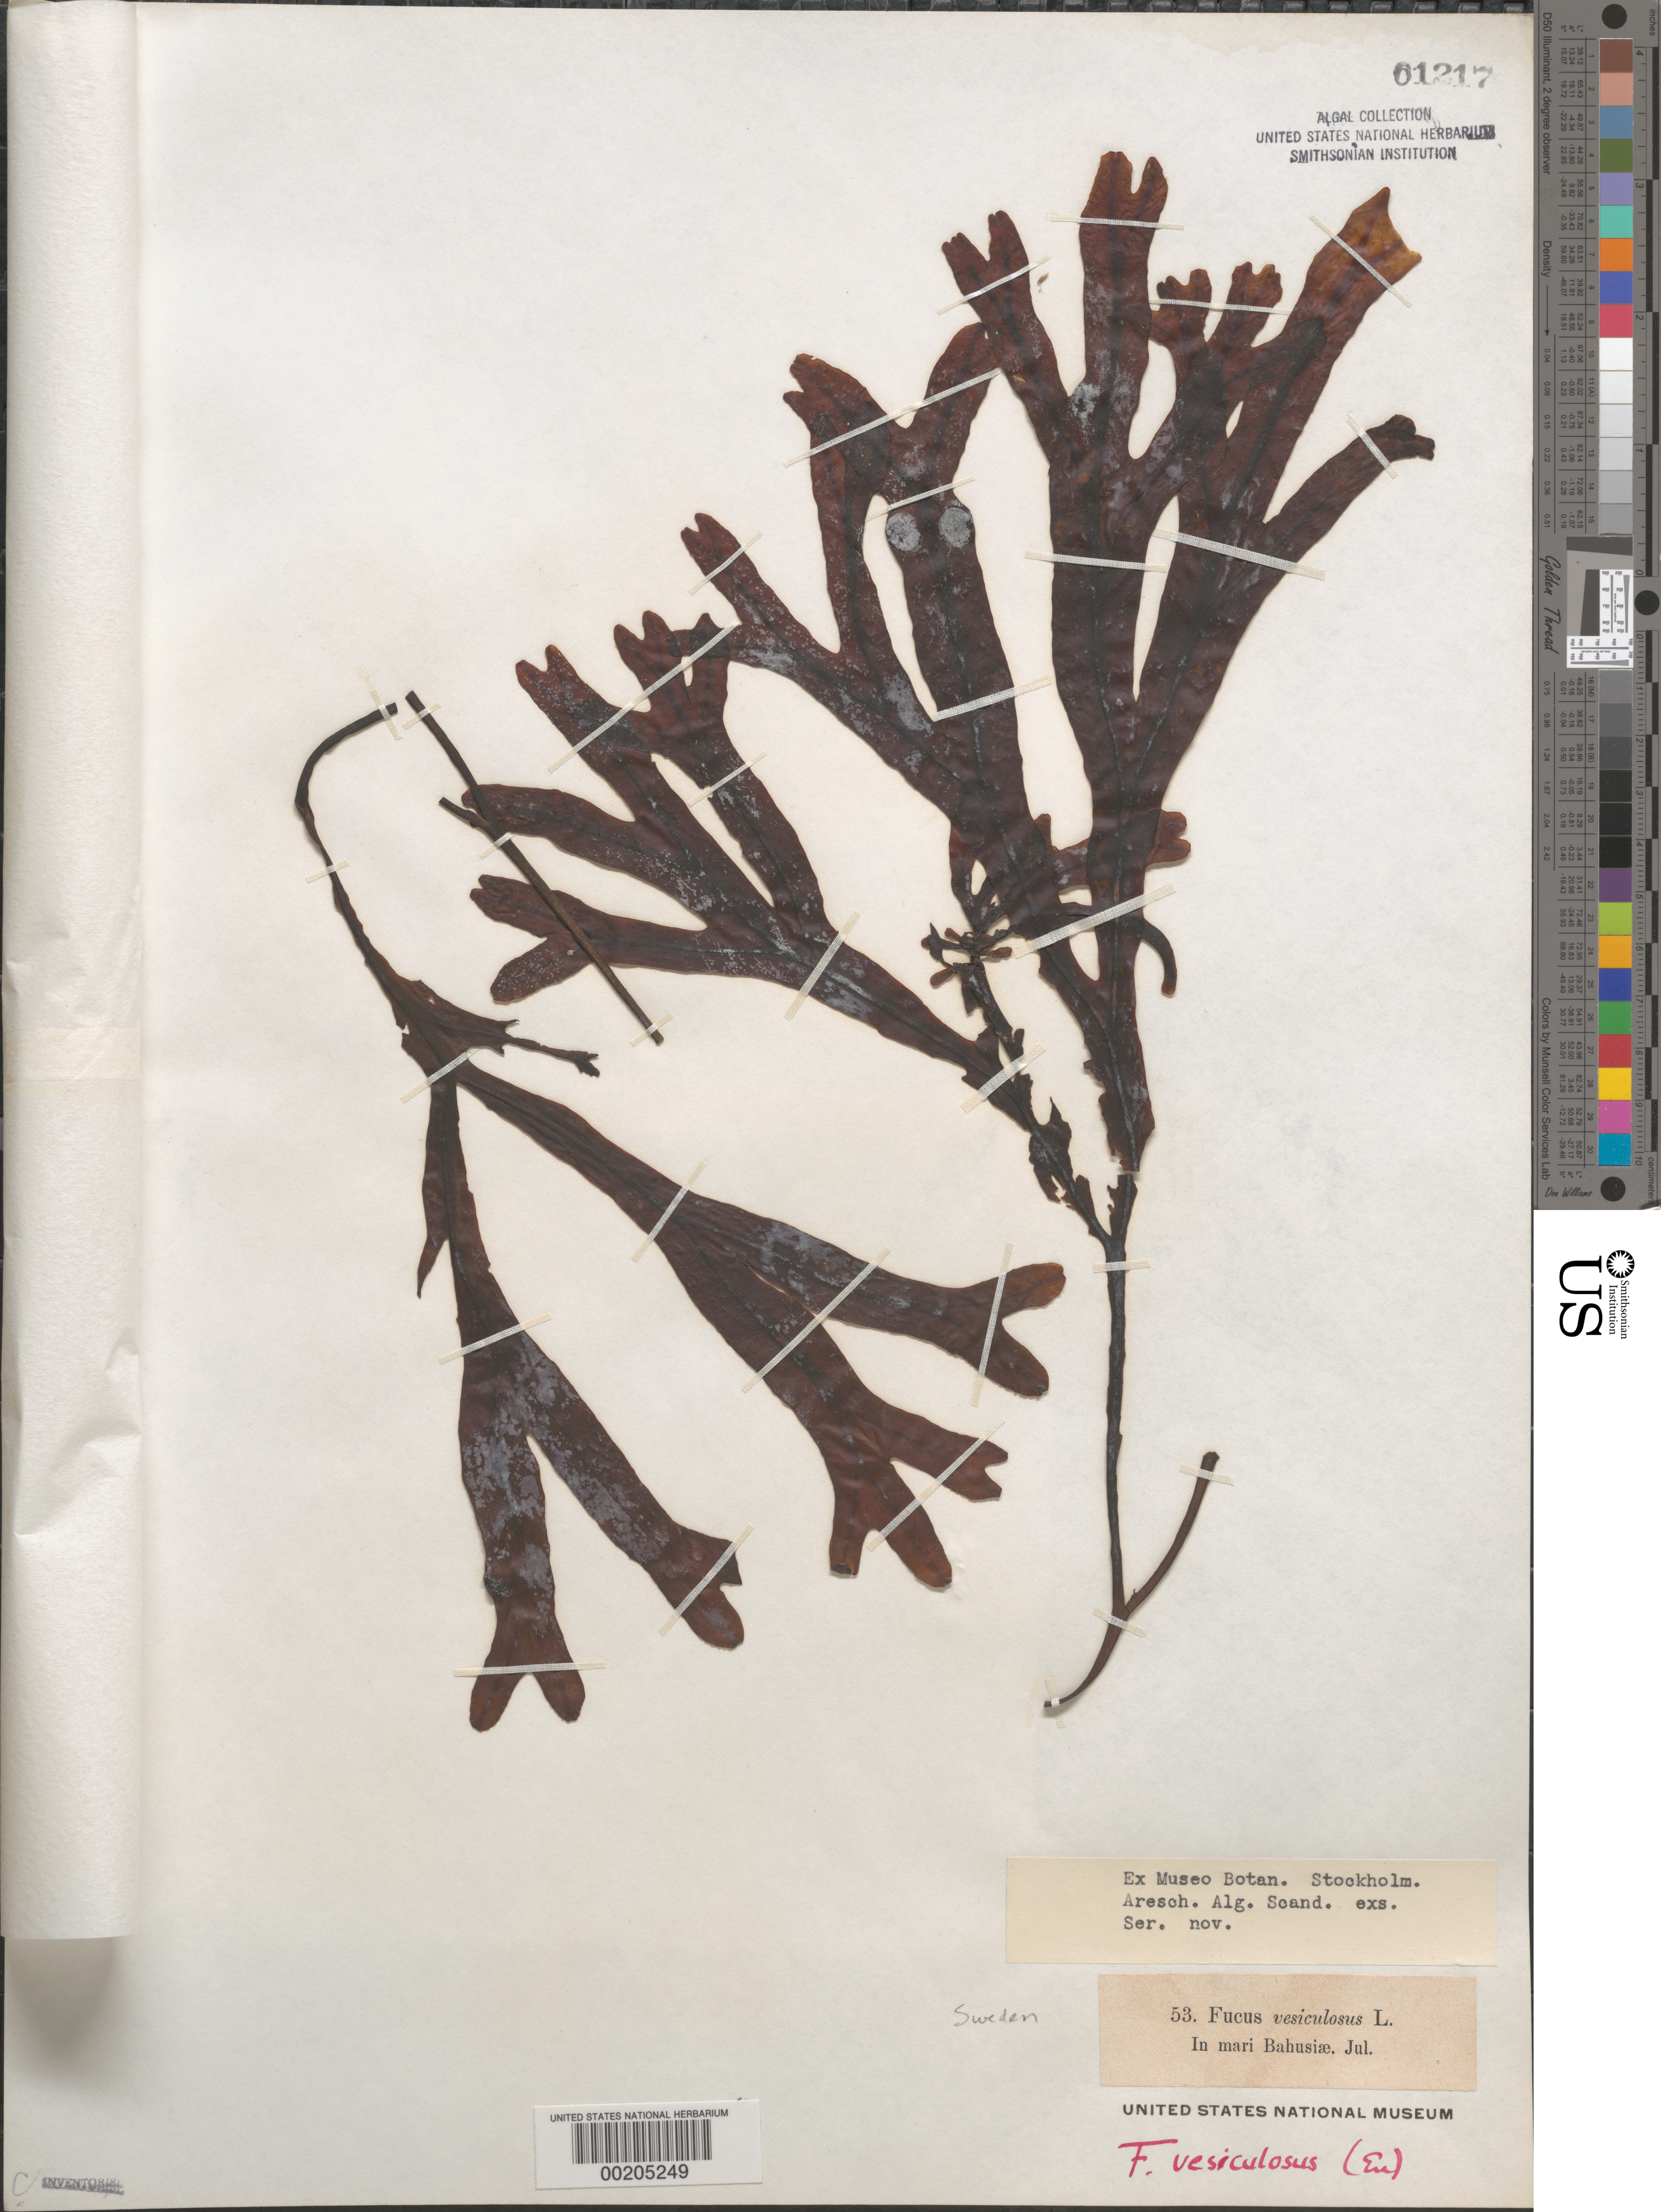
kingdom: Chromista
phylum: Ochrophyta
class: Phaeophyceae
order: Fucales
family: Fucaceae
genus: Fucus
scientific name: Fucus vesiculosus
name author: L.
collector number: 53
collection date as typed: Jul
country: Sweden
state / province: Västra Götaland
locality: Bohus Bay (Mari bahusiae)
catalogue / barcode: US 1217